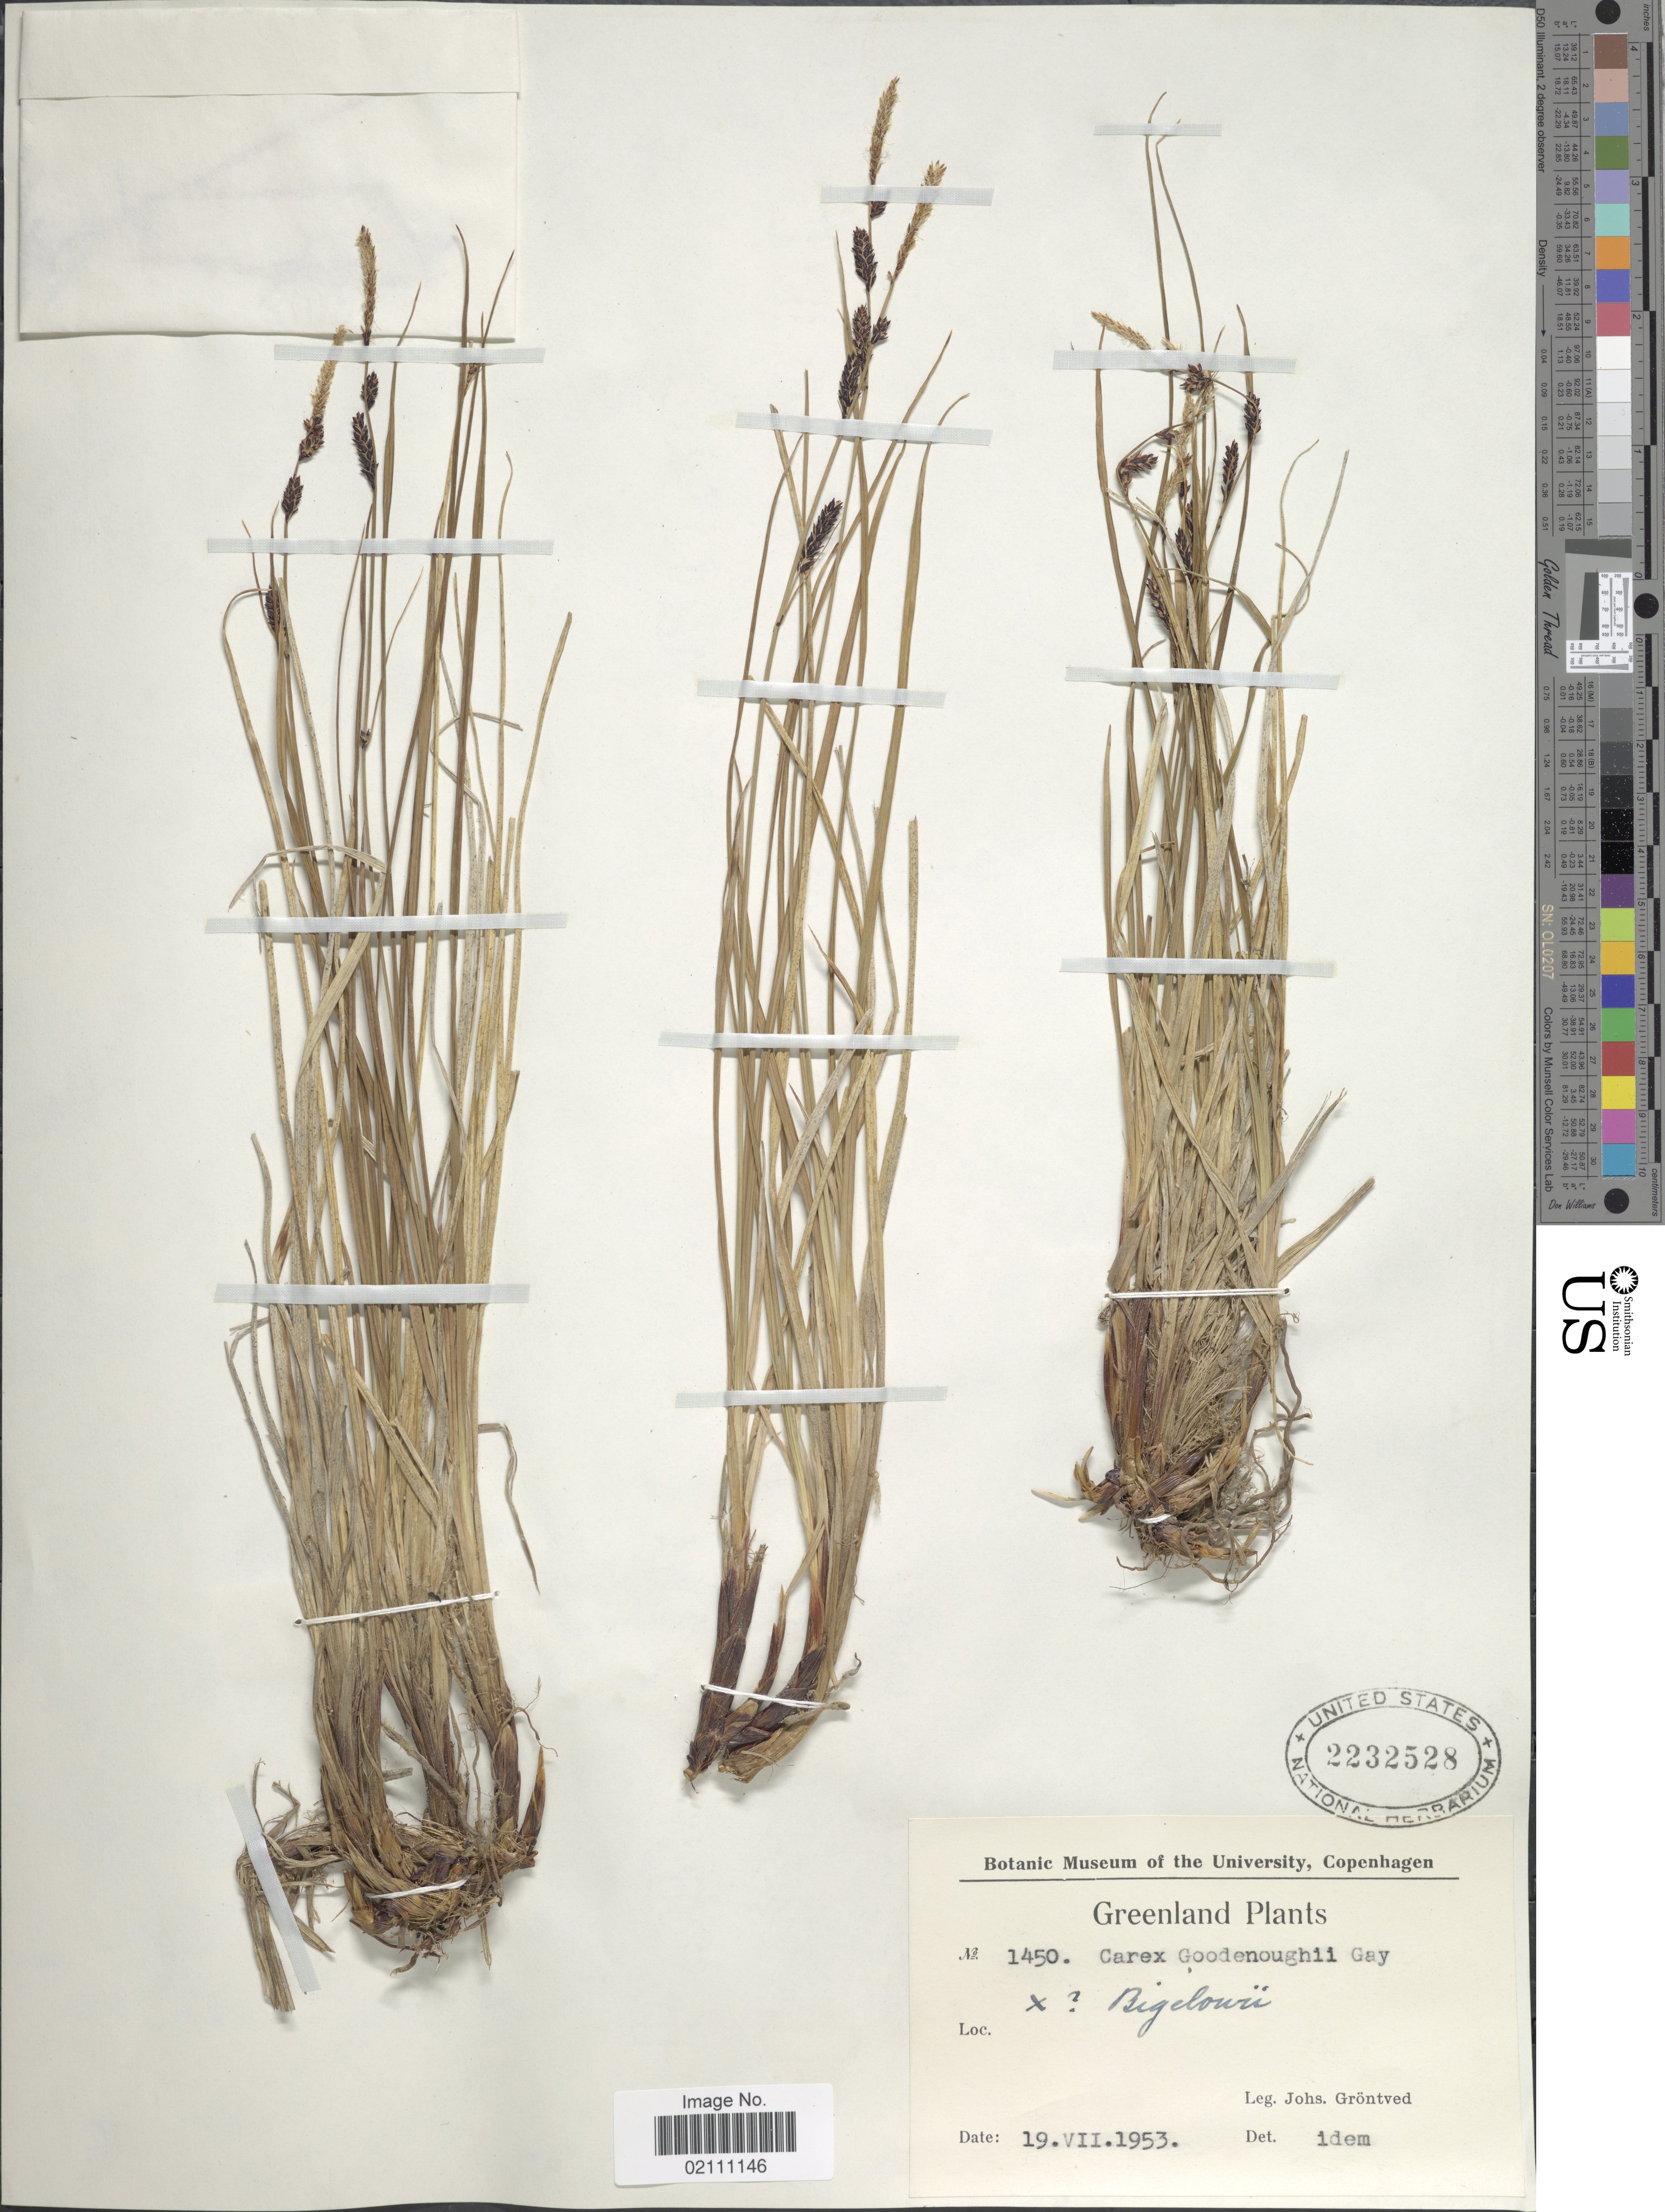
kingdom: Plantae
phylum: Tracheophyta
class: Liliopsida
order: Poales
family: Cyperaceae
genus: Carex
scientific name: Carex nigra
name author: (L.) Reichard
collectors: J. Gröntved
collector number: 1450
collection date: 1953-07-19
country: Greenland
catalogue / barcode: US 2232528